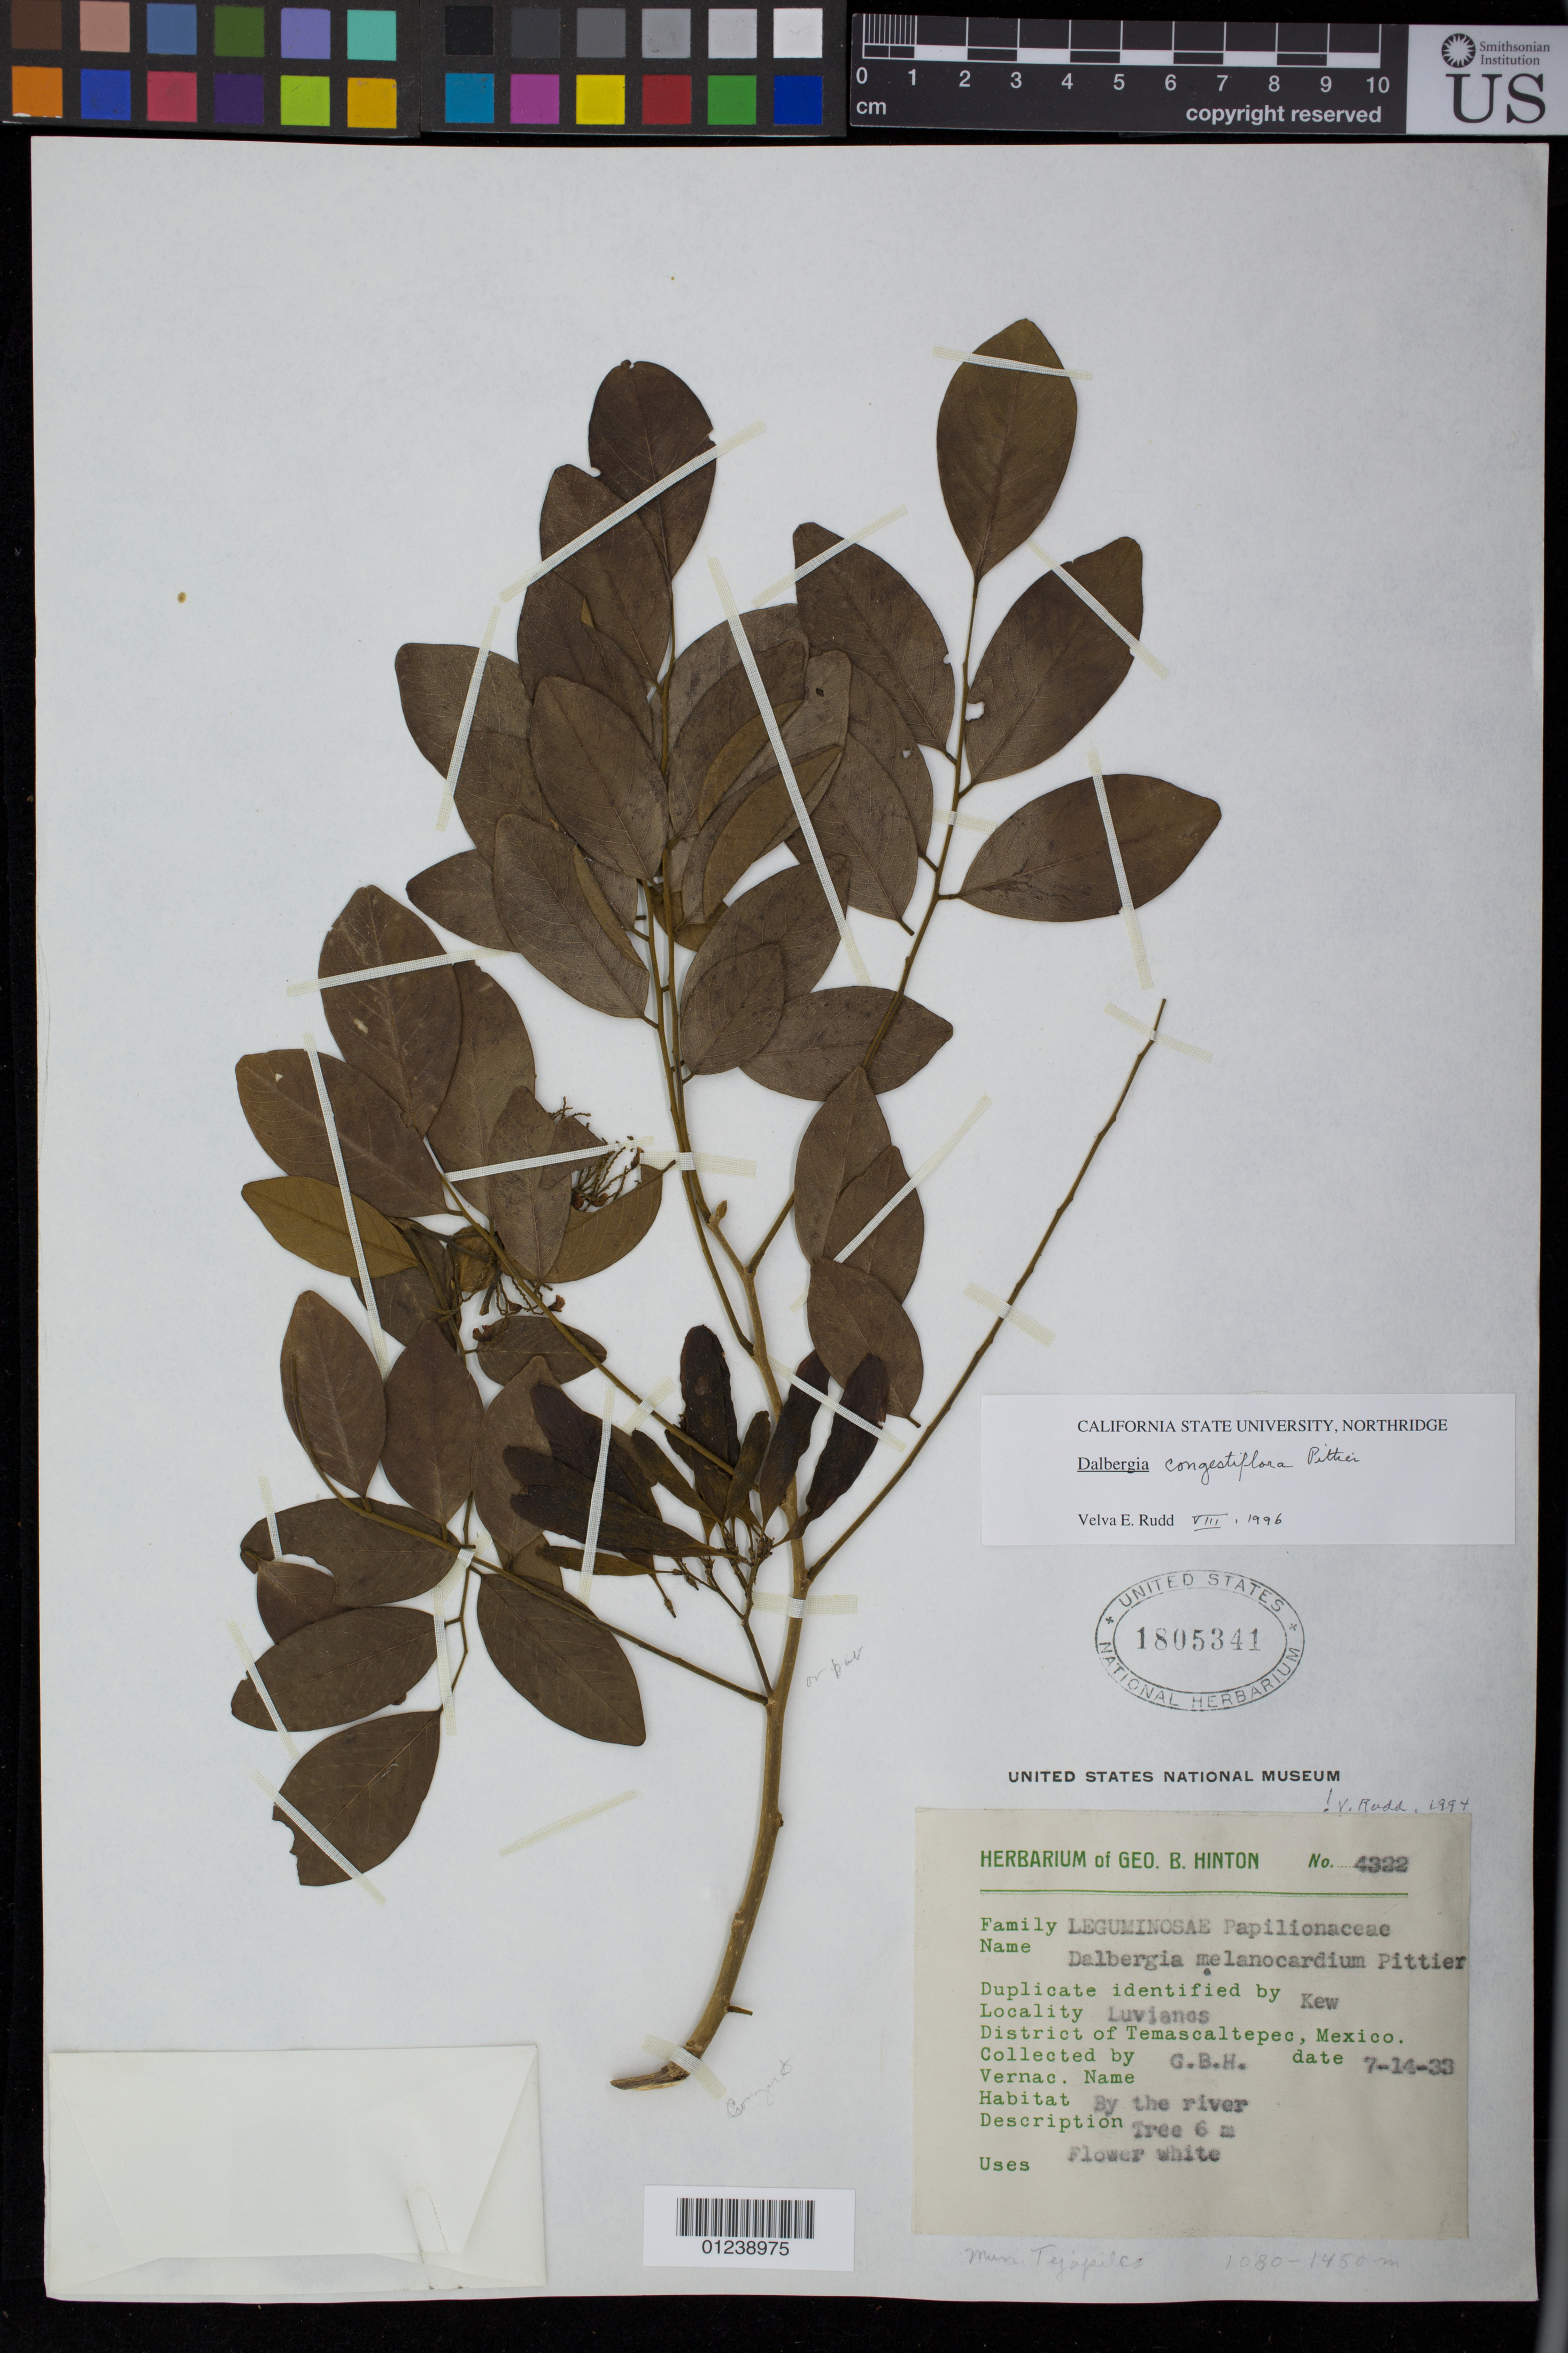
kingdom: Plantae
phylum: Tracheophyta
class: Magnoliopsida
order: Fabales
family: Fabaceae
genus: Dalbergia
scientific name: Dalbergia congestiflora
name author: Pittier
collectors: G. B. Hinton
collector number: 4322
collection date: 1933-07-14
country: Mexico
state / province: México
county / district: Temascaltepec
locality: Luvianos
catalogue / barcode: US 1805341